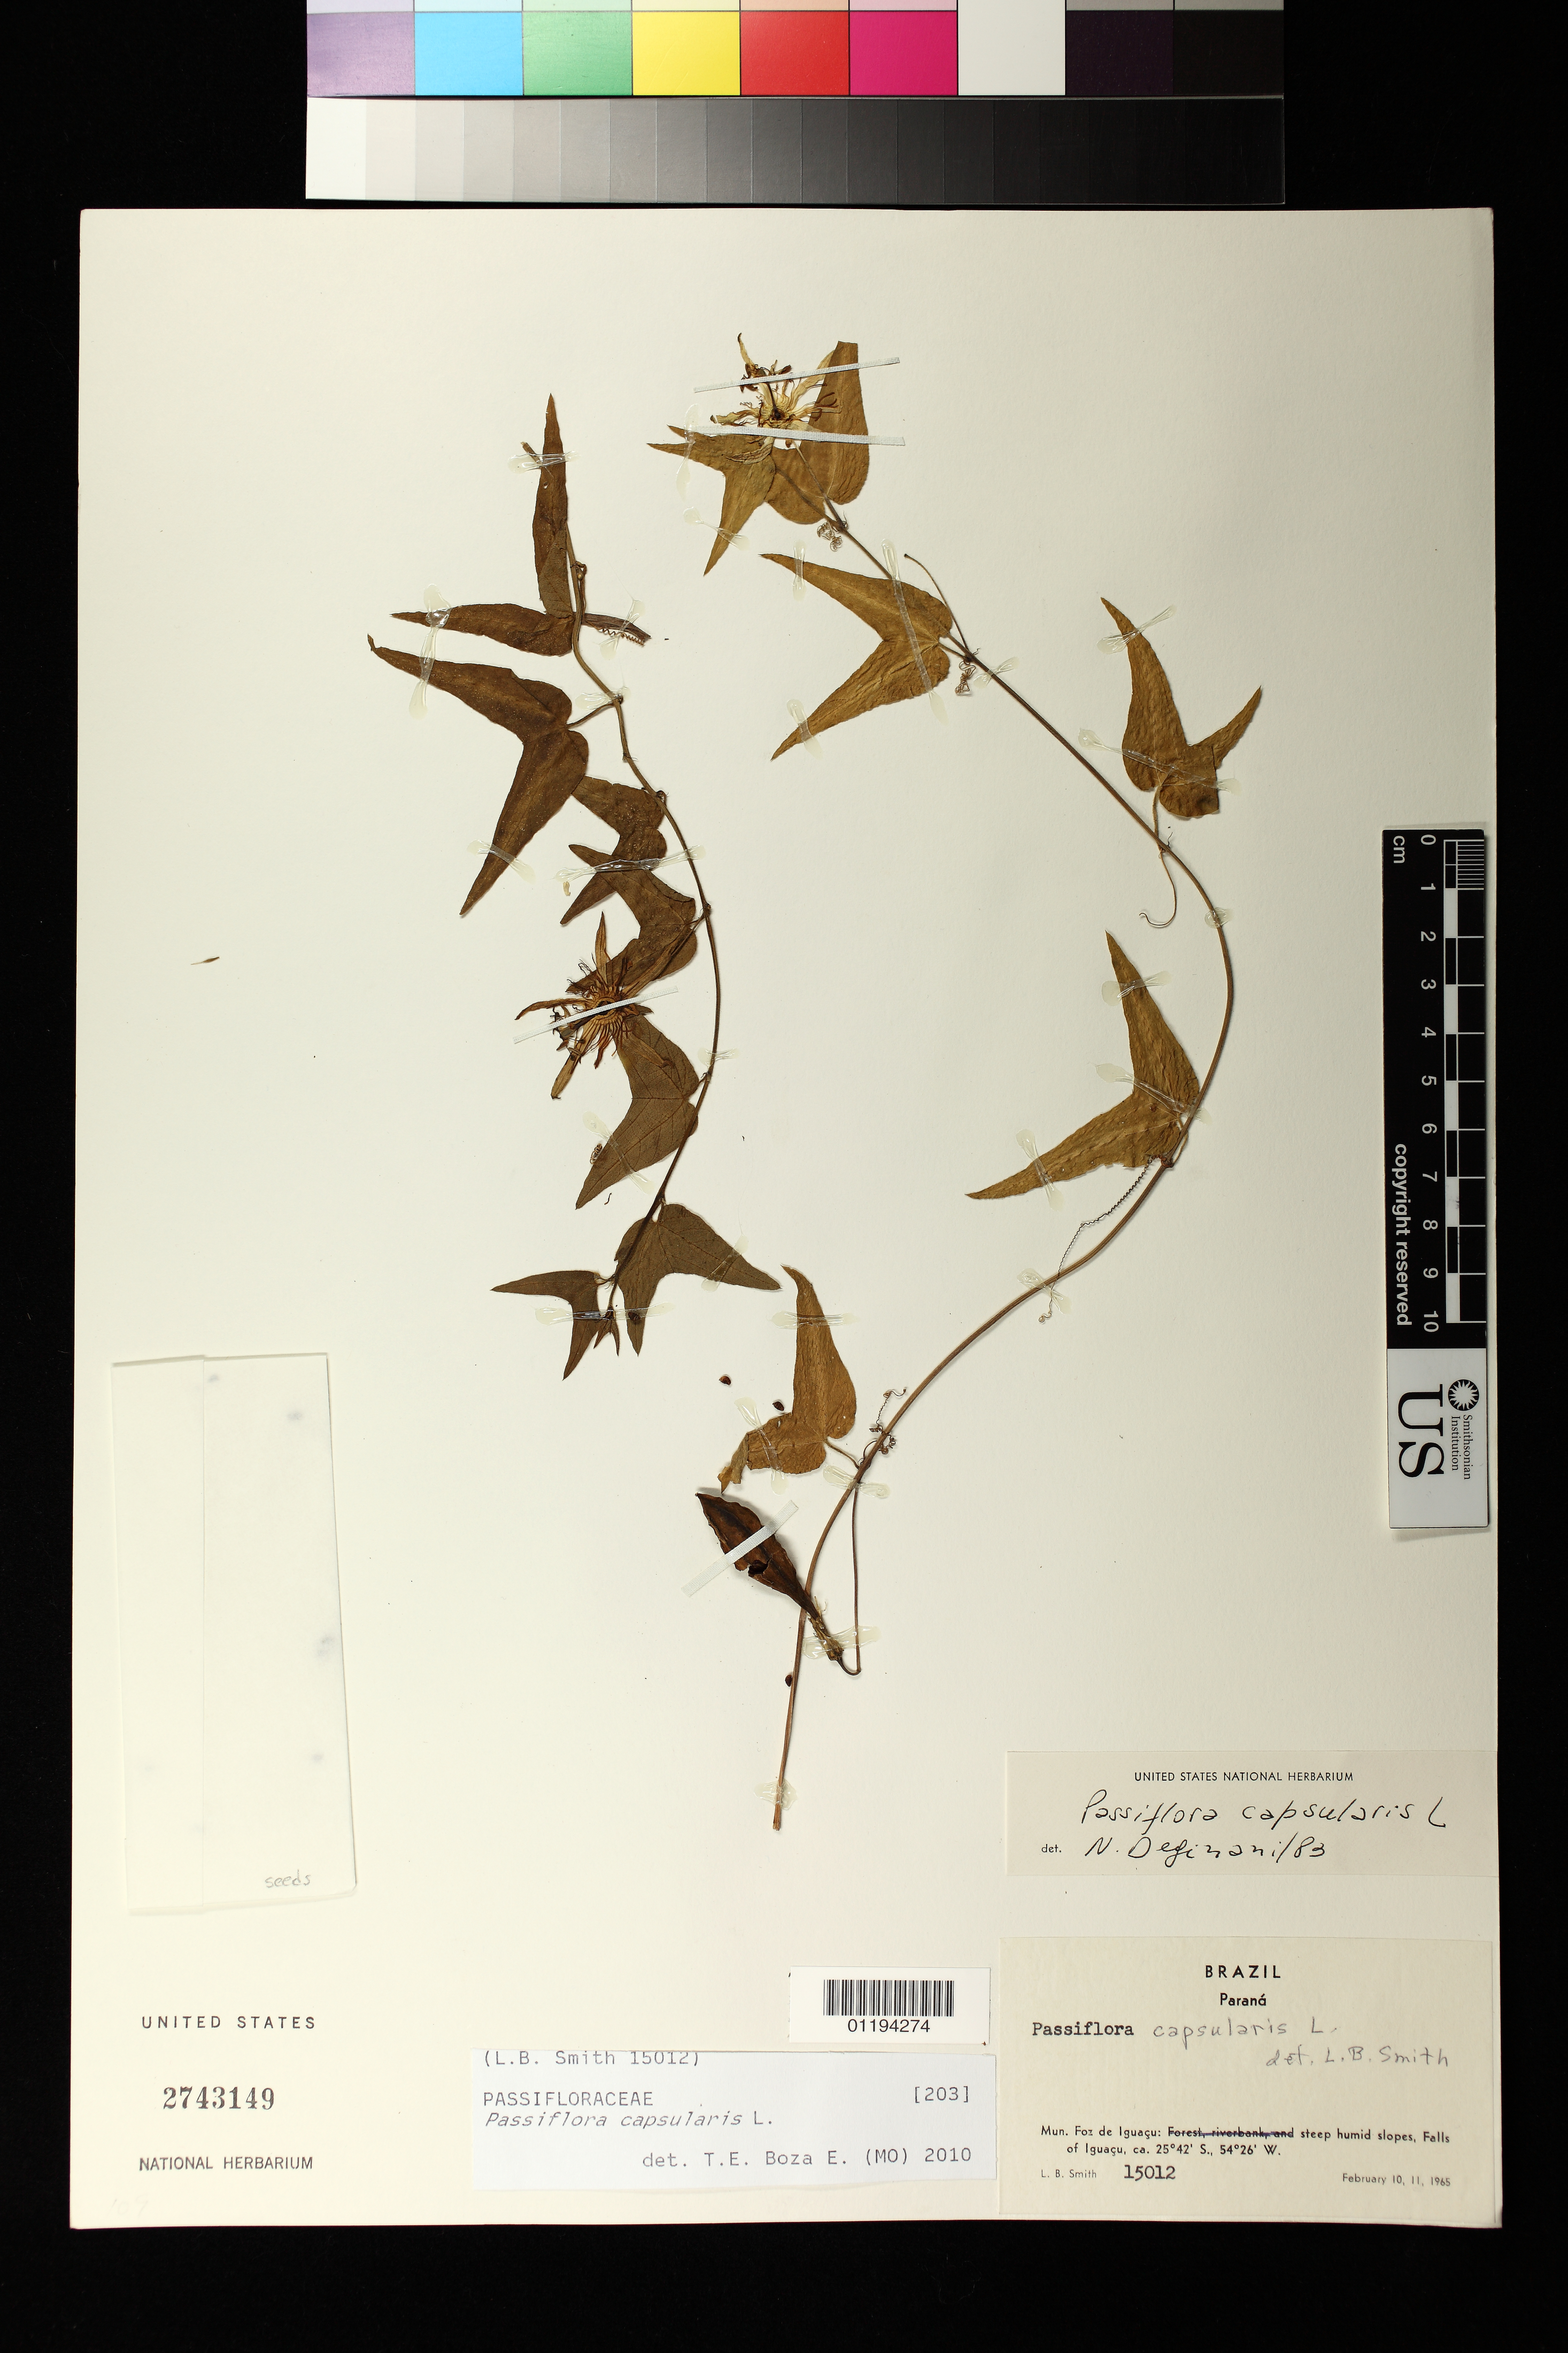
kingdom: Plantae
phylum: Tracheophyta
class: Magnoliopsida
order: Malpighiales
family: Passifloraceae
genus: Passiflora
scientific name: Passiflora capsularis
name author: L.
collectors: L. Smith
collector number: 15012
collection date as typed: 10 Feb 1965 to 11 Feb 1965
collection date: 1965-02-10/1965-02-11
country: Brazil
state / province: Paraná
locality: Mun. Foz de Iguacu, Falls of Iguacu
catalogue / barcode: US 2743149